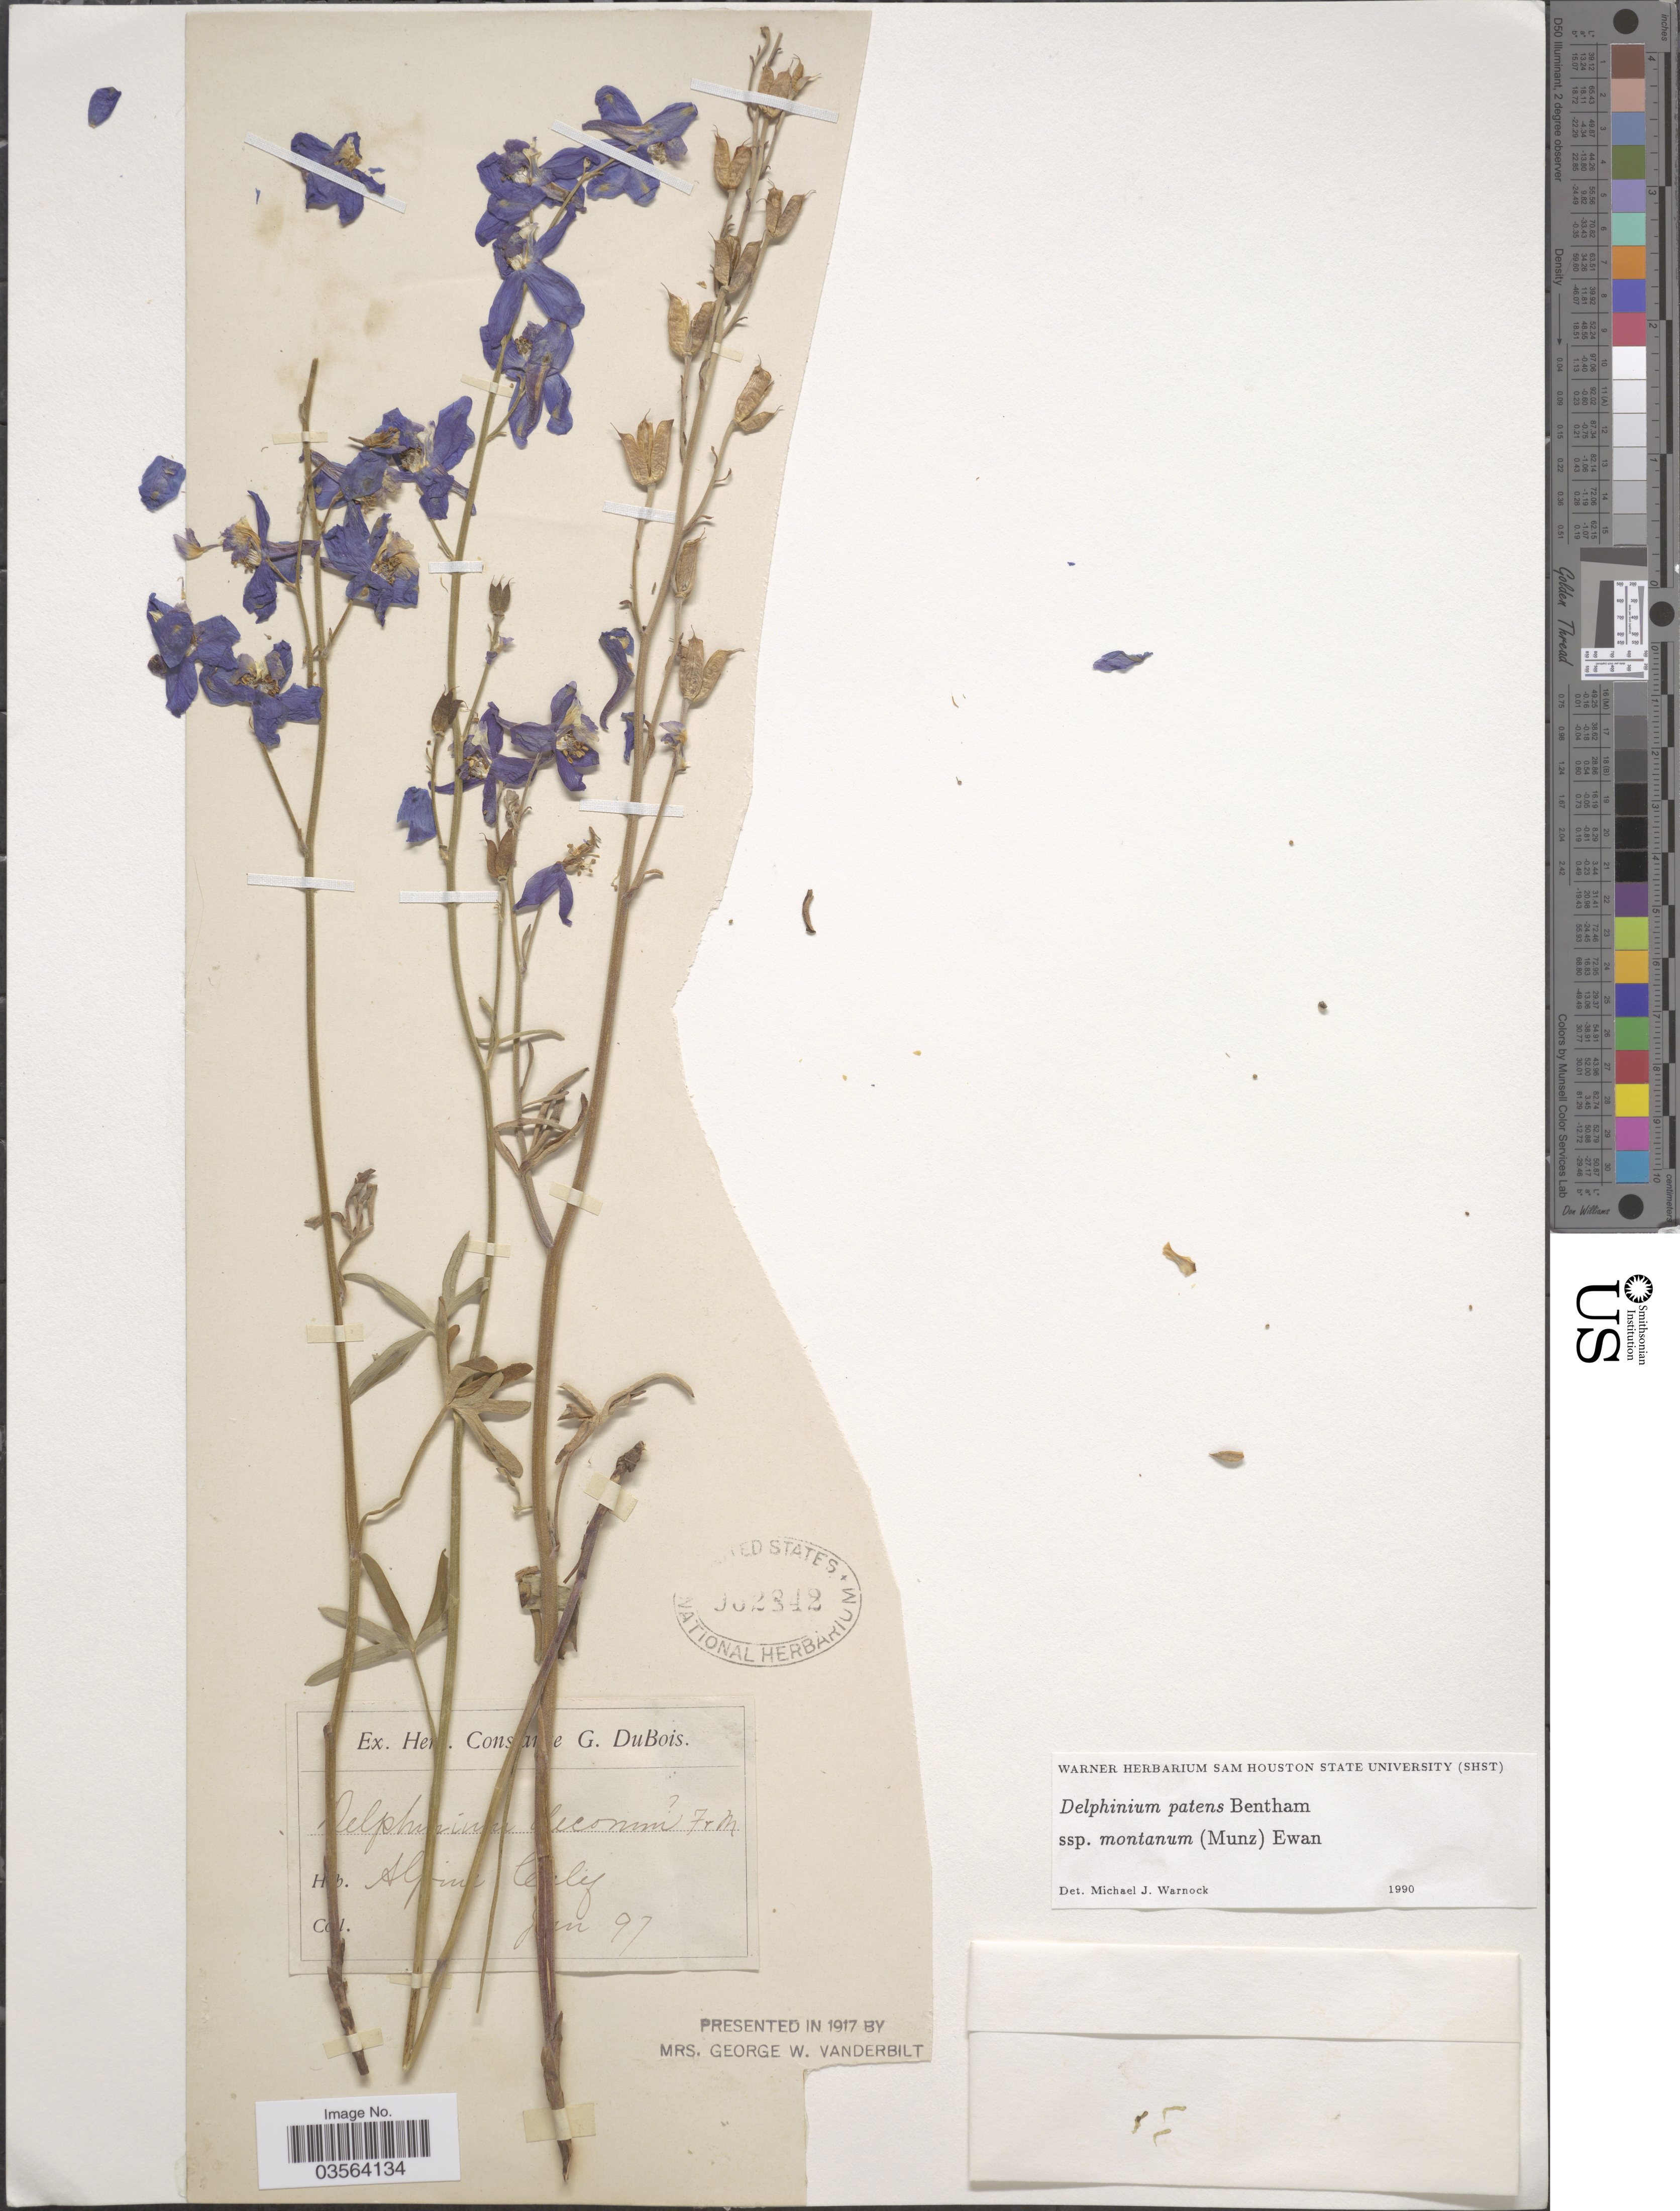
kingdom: Plantae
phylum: Tracheophyta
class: Magnoliopsida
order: Ranunculales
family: Ranunculaceae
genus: Delphinium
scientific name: Delphinium patens subsp. montanum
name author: (Munz) Ewan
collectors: ex herb. Constance G. DuBois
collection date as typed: Transcribed d/m/y: /6/97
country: United States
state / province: California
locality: Alpine.